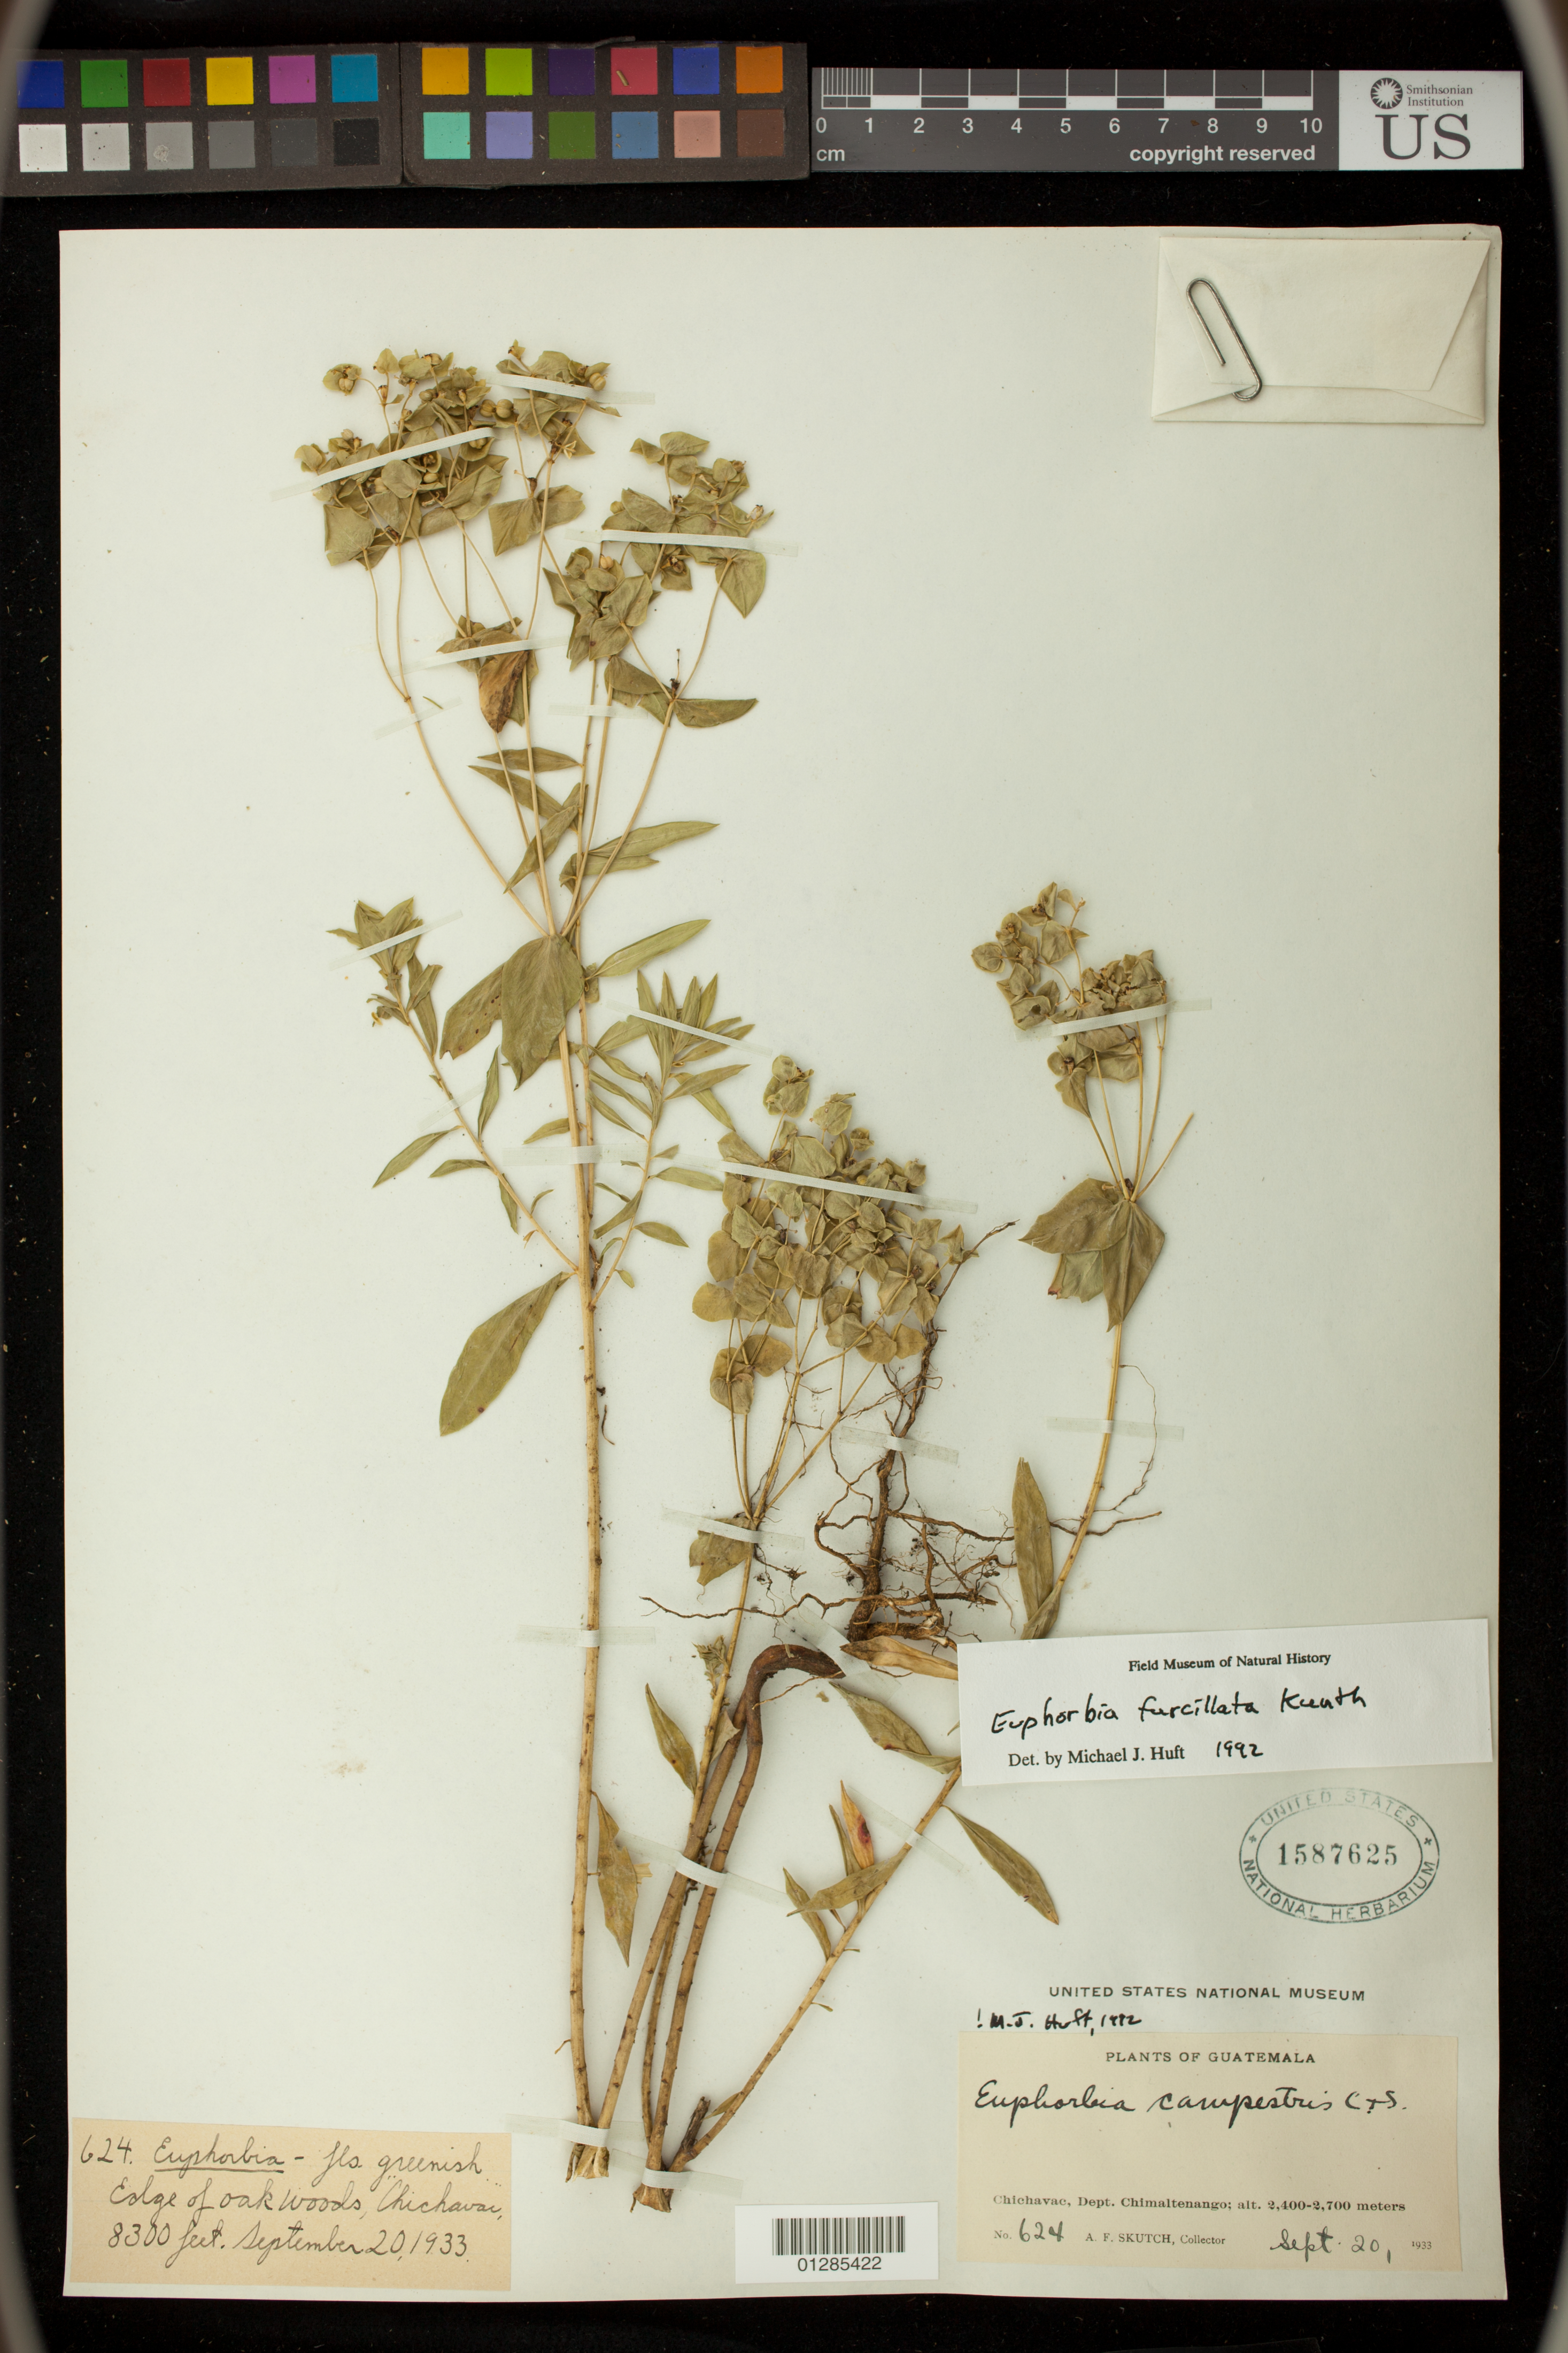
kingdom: Plantae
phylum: Tracheophyta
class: Magnoliopsida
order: Malpighiales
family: Euphorbiaceae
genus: Euphorbia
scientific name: Euphorbia furcillata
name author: Kunth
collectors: A. F. Skutch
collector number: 624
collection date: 1933-09-20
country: Guatemala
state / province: Chimaltenango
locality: Chichavac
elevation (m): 2400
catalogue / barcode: US 1587625